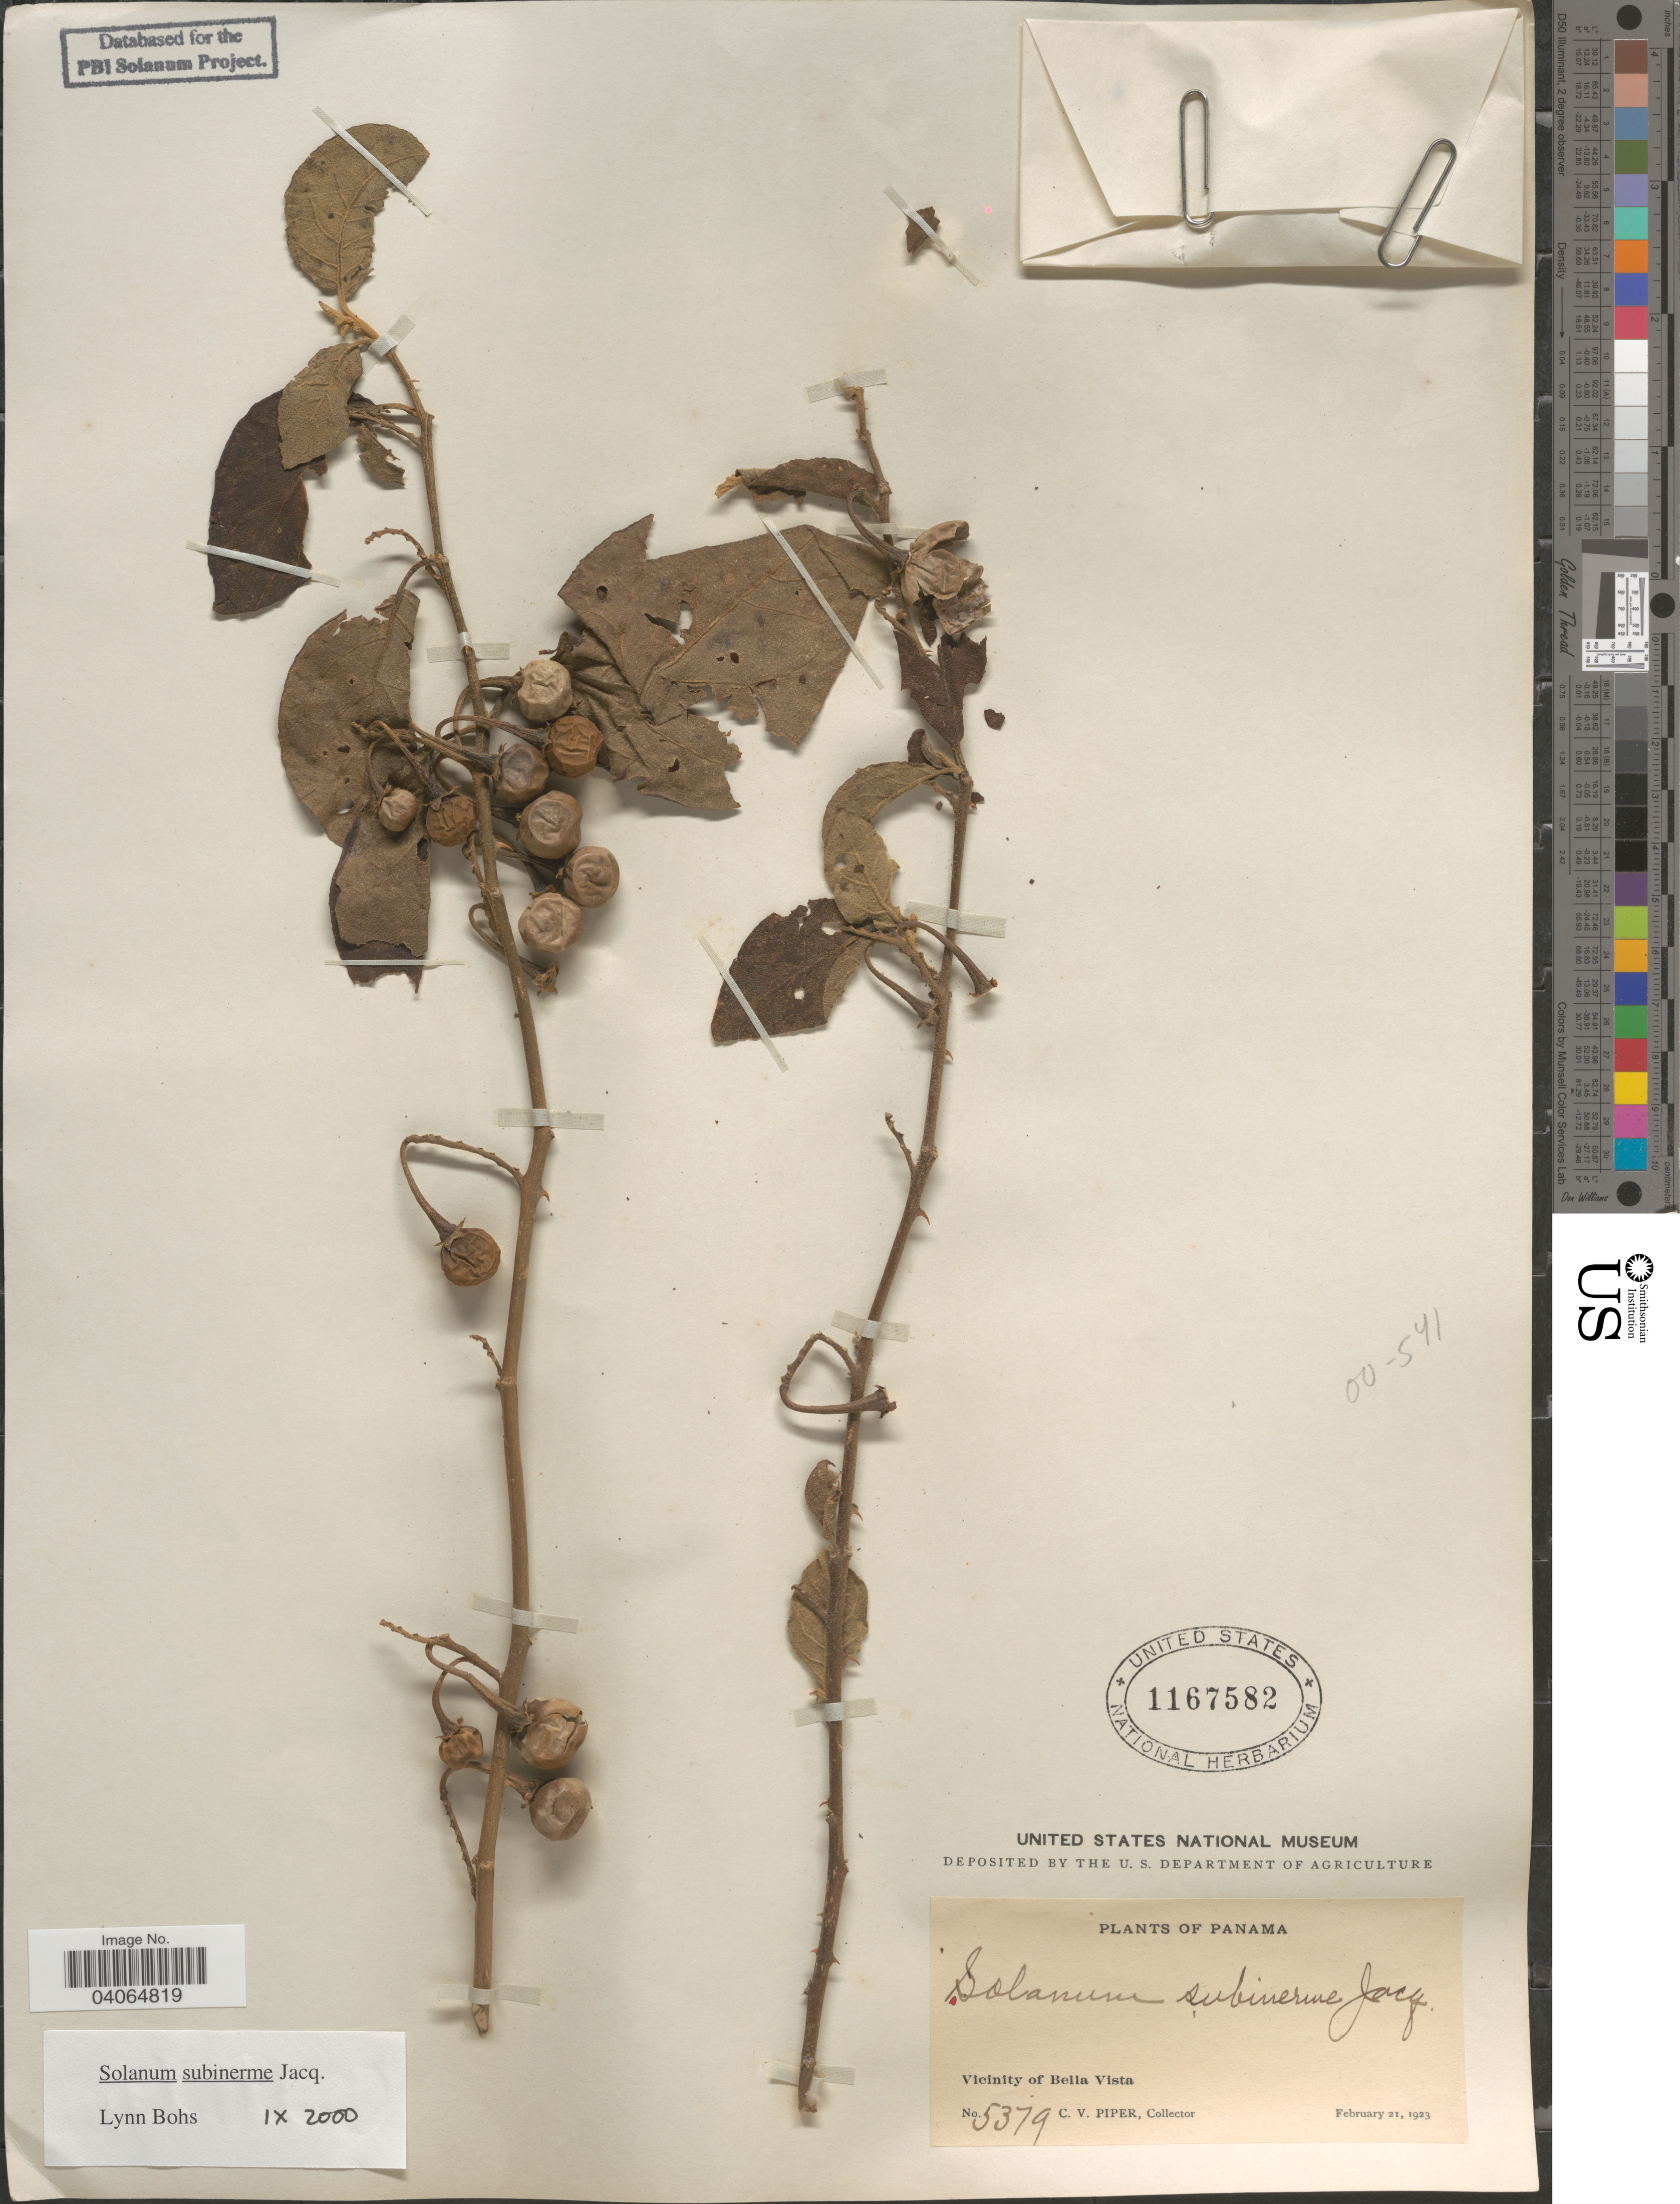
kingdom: Plantae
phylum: Tracheophyta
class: Magnoliopsida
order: Solanales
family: Solanaceae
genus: Solanum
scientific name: Solanum subinerme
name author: Jacq.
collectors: C. V. Piper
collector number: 5379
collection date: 1923-02-21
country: Panama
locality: Vicinity of Bella Vista.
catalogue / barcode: US 1167582